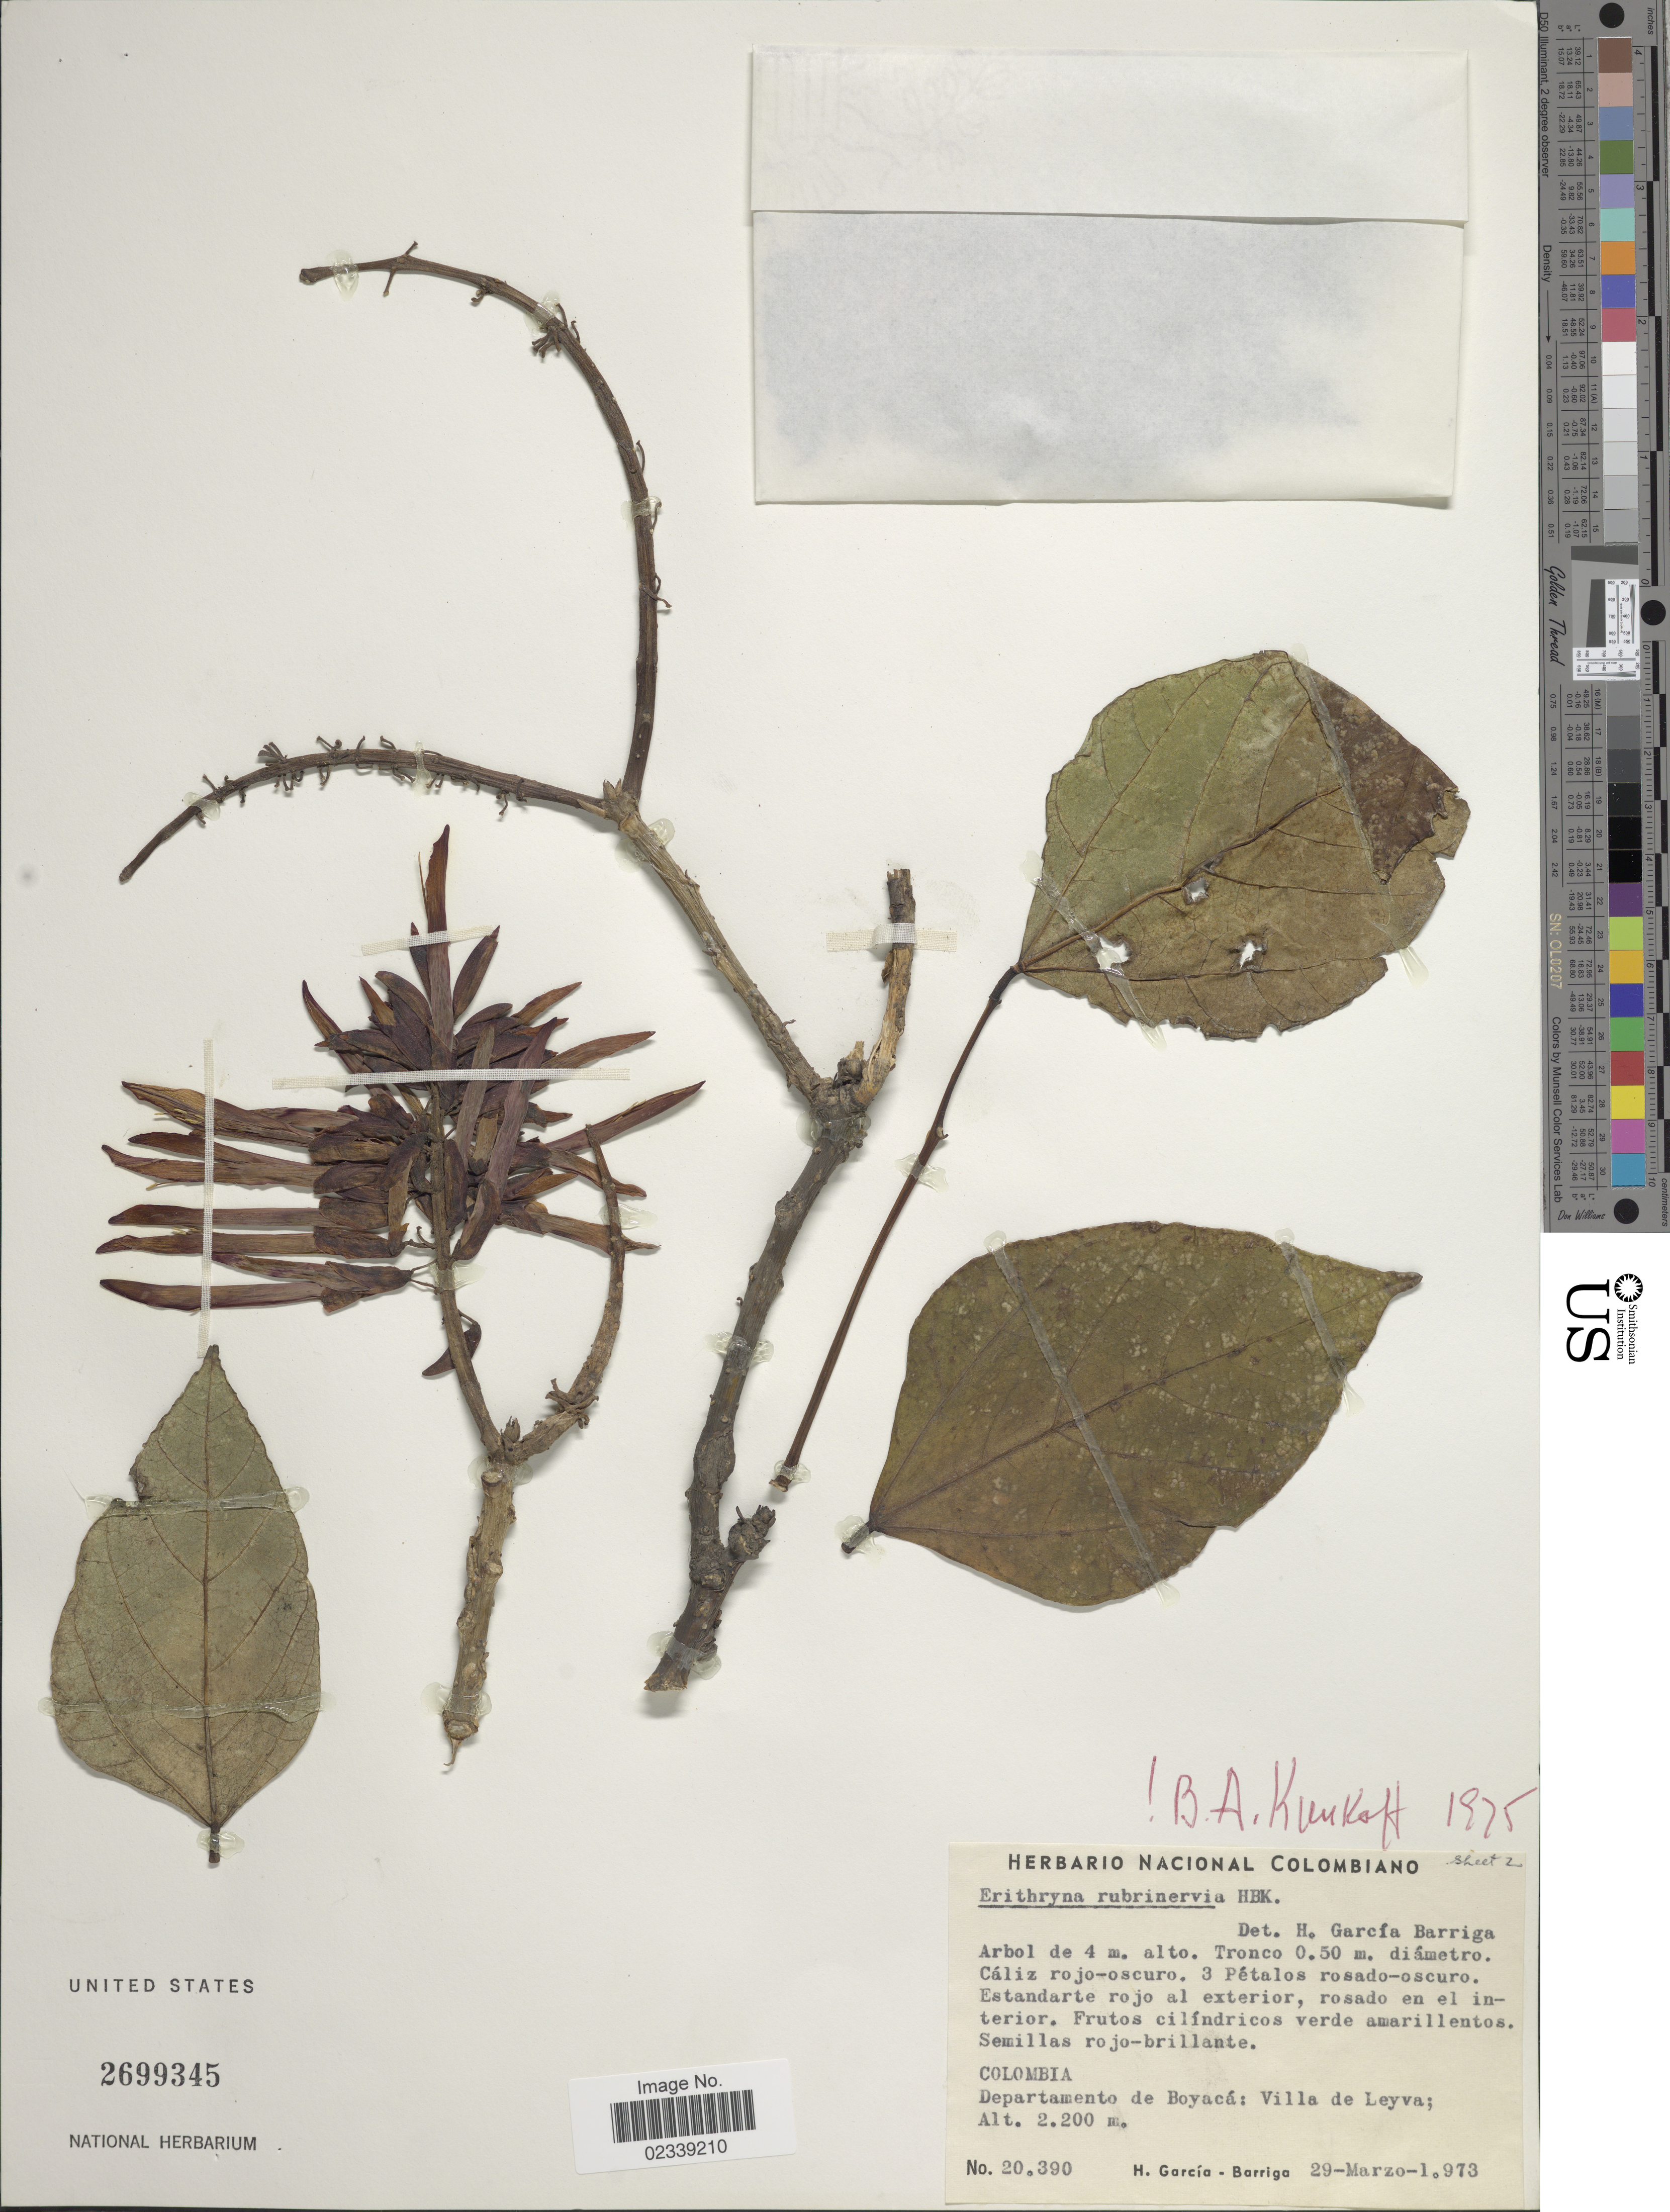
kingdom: Plantae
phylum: Tracheophyta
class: Magnoliopsida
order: Fabales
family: Fabaceae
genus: Erythrina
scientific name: Erythrina rubrinervia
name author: Kunth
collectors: H. García Barriga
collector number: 20390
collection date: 1973-03-29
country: Colombia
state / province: Boyacá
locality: Villa de Leyva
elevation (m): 2200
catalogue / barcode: US 2699345